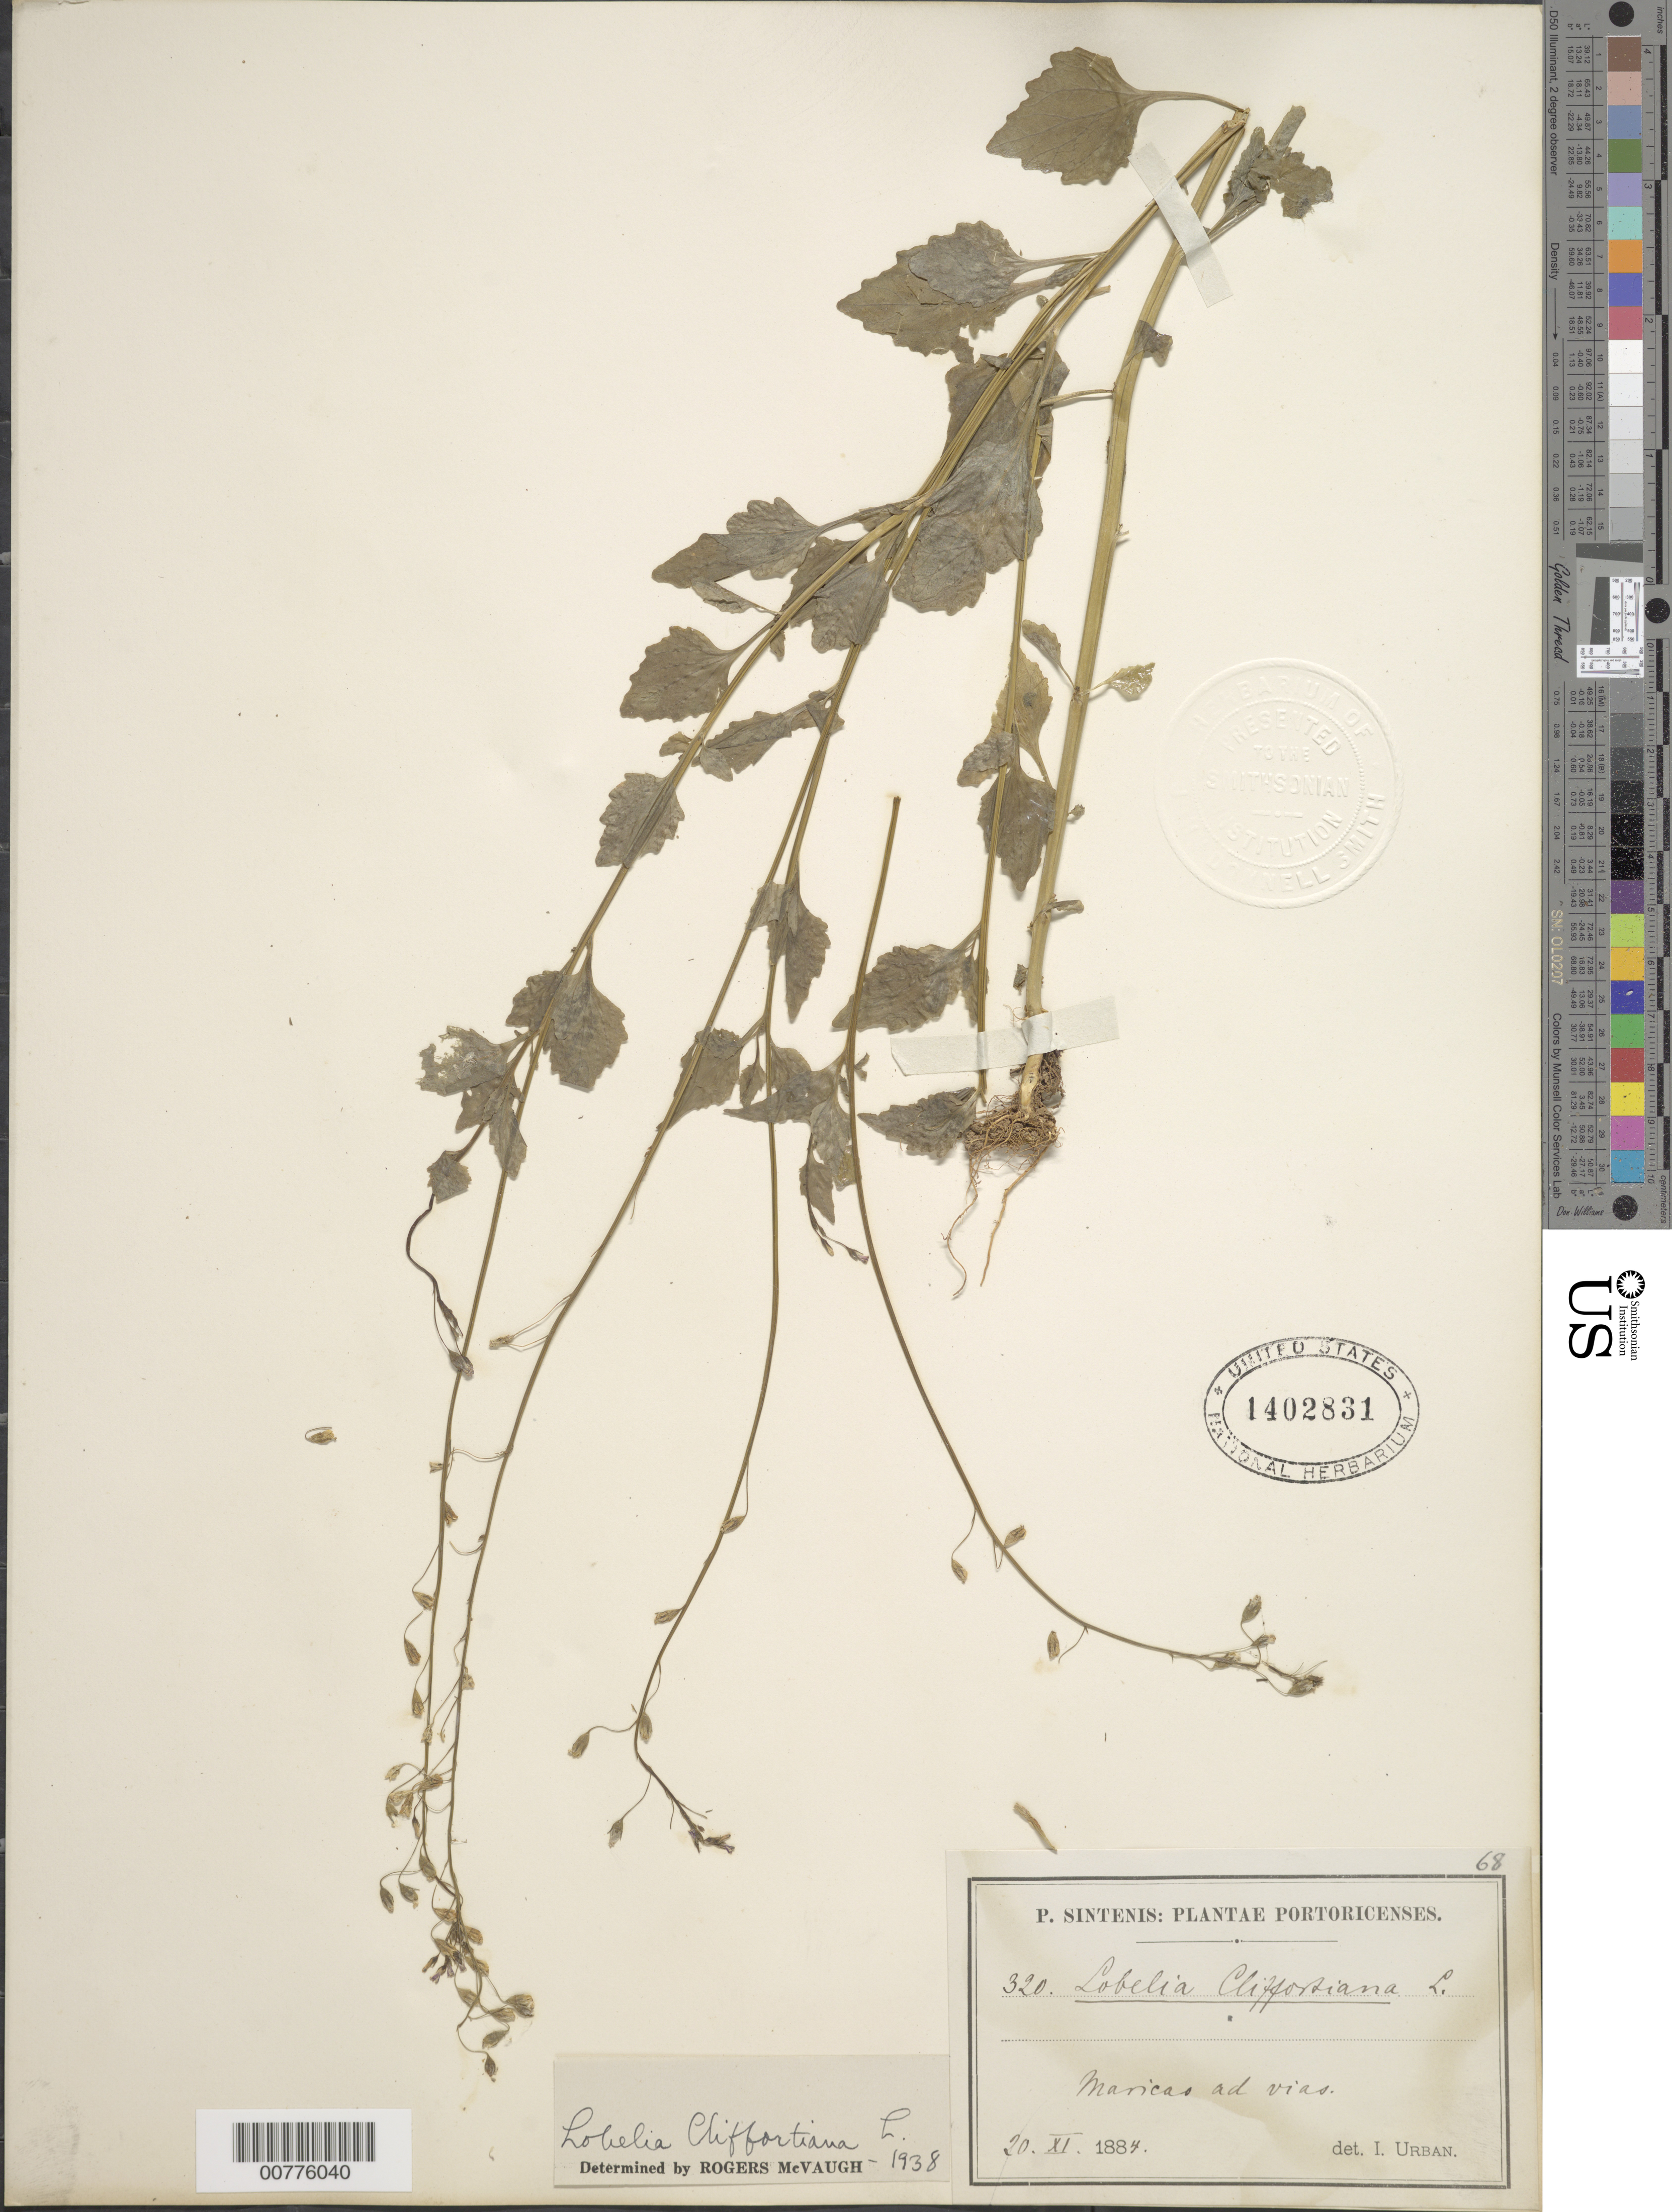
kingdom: Plantae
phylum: Tracheophyta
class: Magnoliopsida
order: Asterales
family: Campanulaceae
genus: Lobelia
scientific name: Lobelia cliffortiana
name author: L.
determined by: McVaugh, R.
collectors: P. Sintenis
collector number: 320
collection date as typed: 20 Nov 1884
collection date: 1884-11-20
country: Puerto Rico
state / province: Maricao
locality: Maricao ad vias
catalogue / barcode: US 1402831